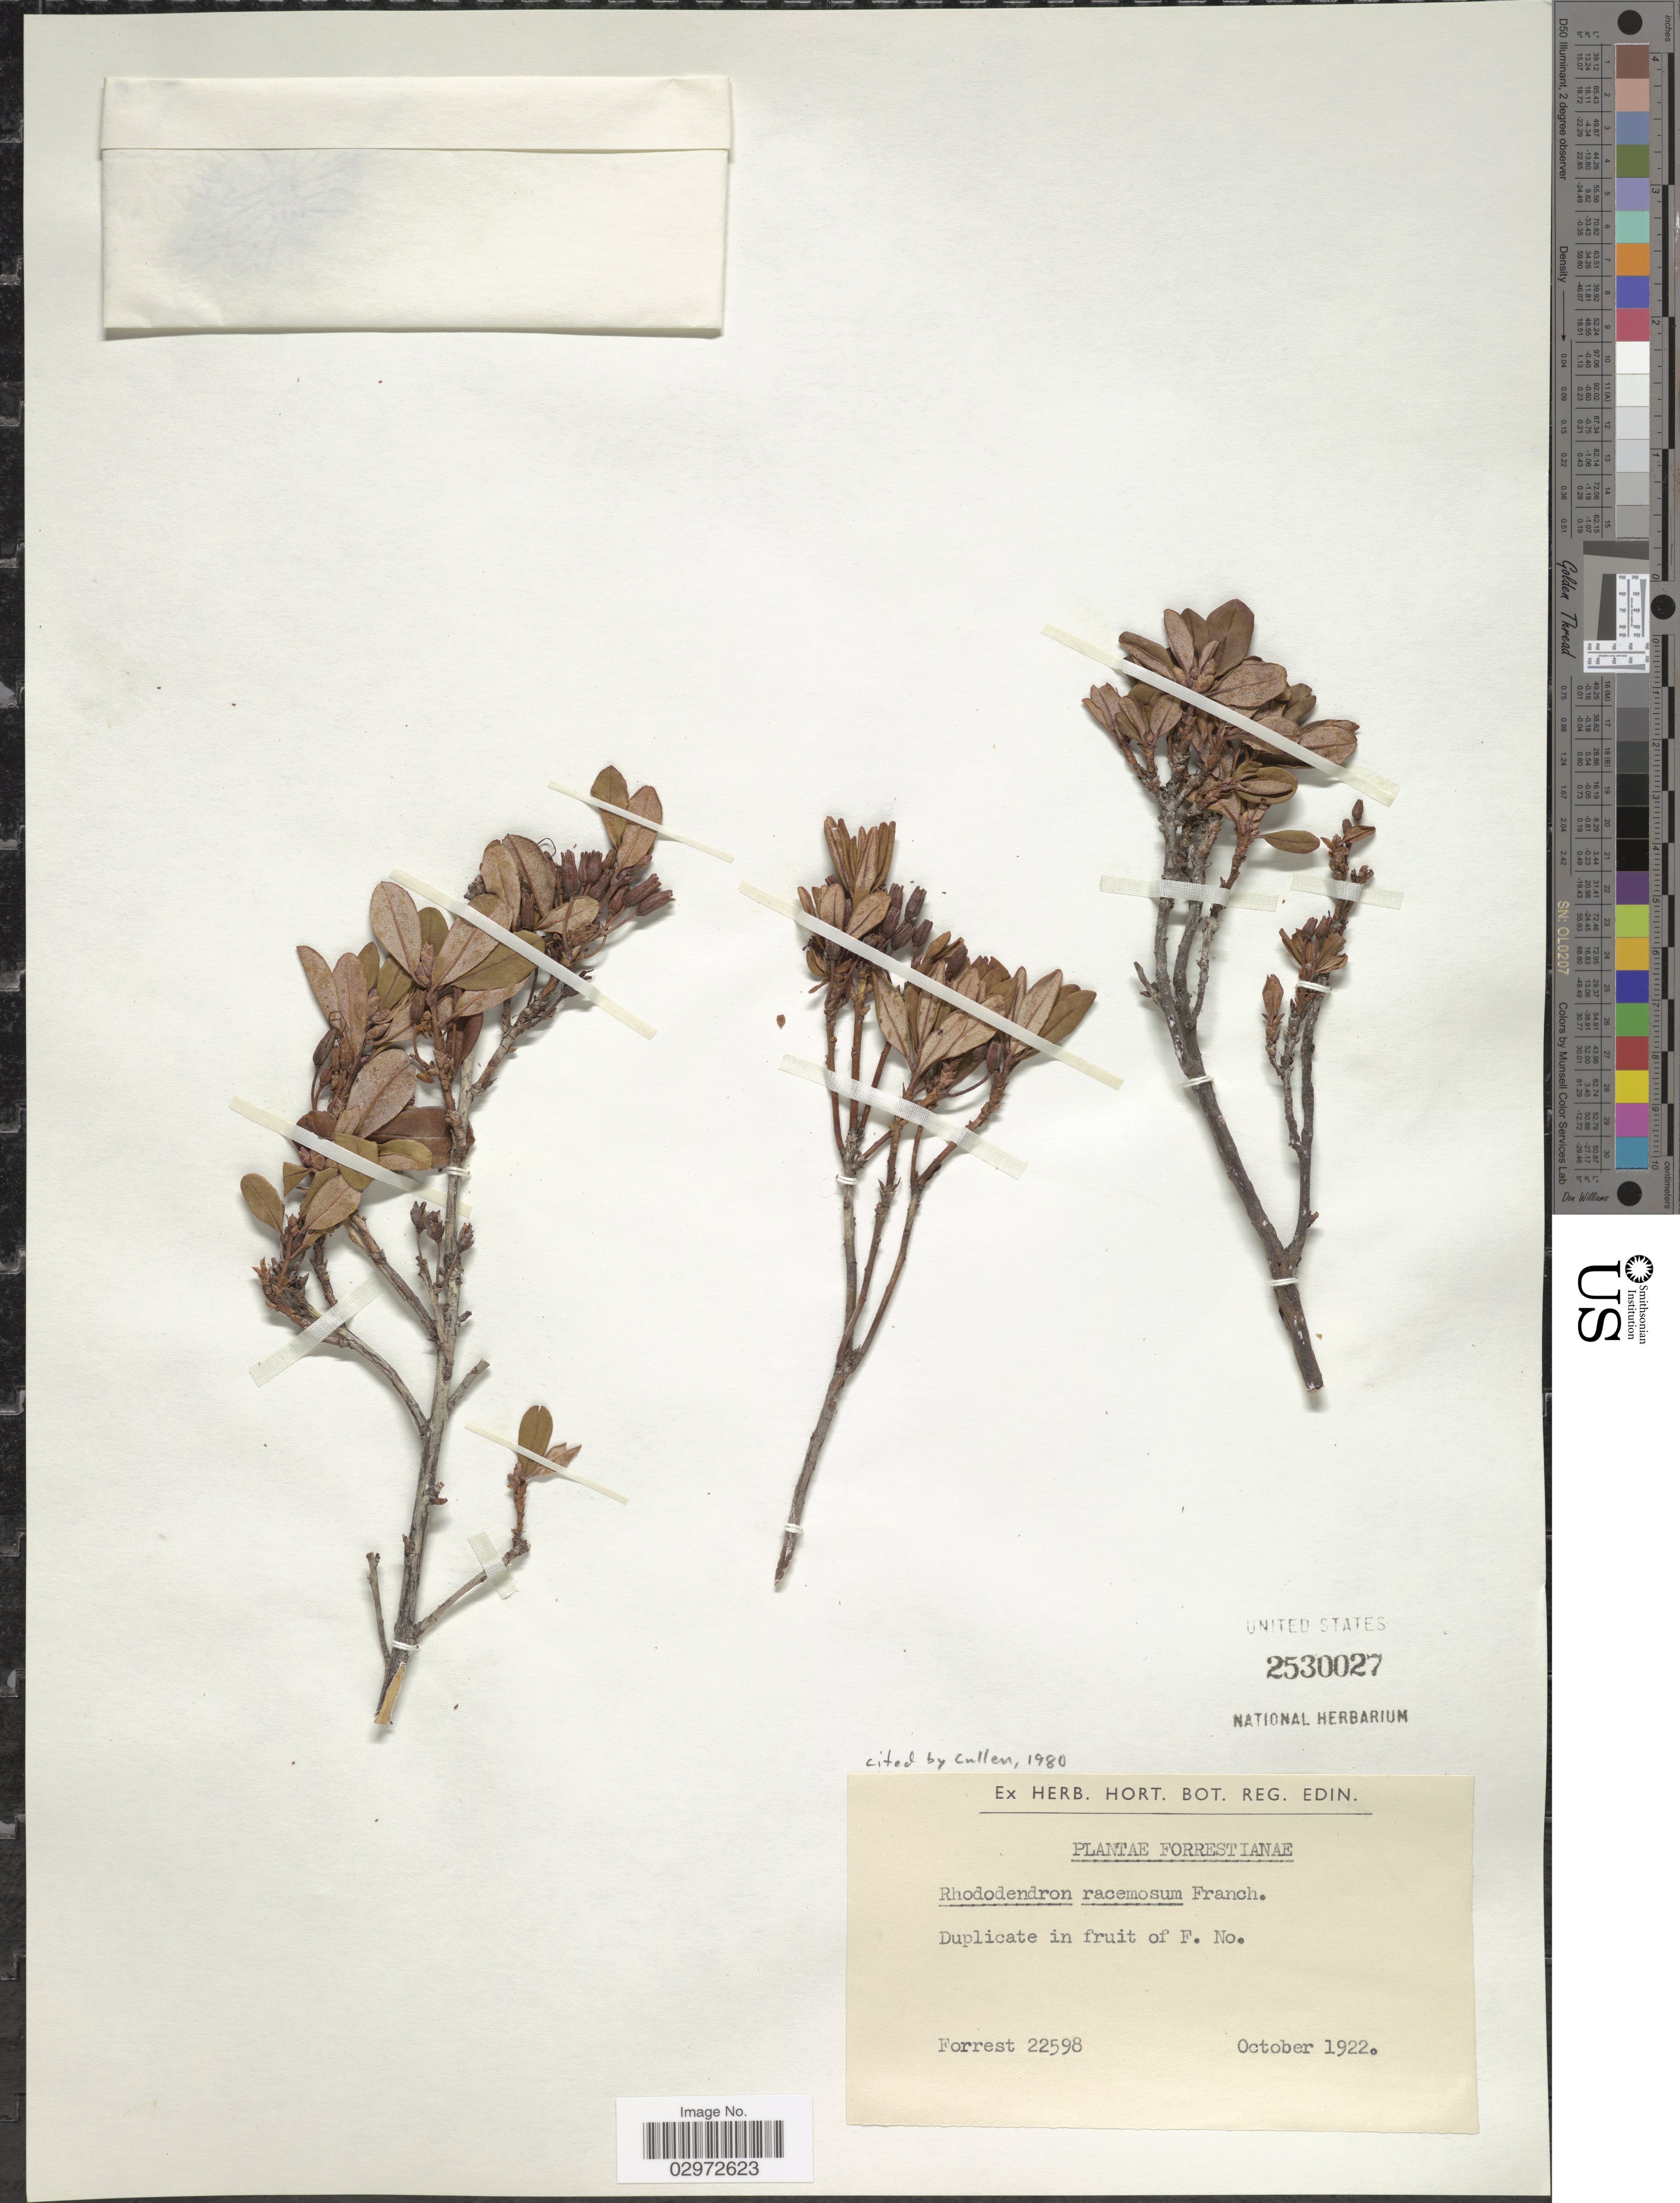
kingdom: Plantae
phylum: Tracheophyta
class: Magnoliopsida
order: Ericales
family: Ericaceae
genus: Rhododendron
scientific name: Rhododendron racemosum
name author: Franch.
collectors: -. Forrest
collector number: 22598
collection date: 1922-10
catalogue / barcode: US 2530027